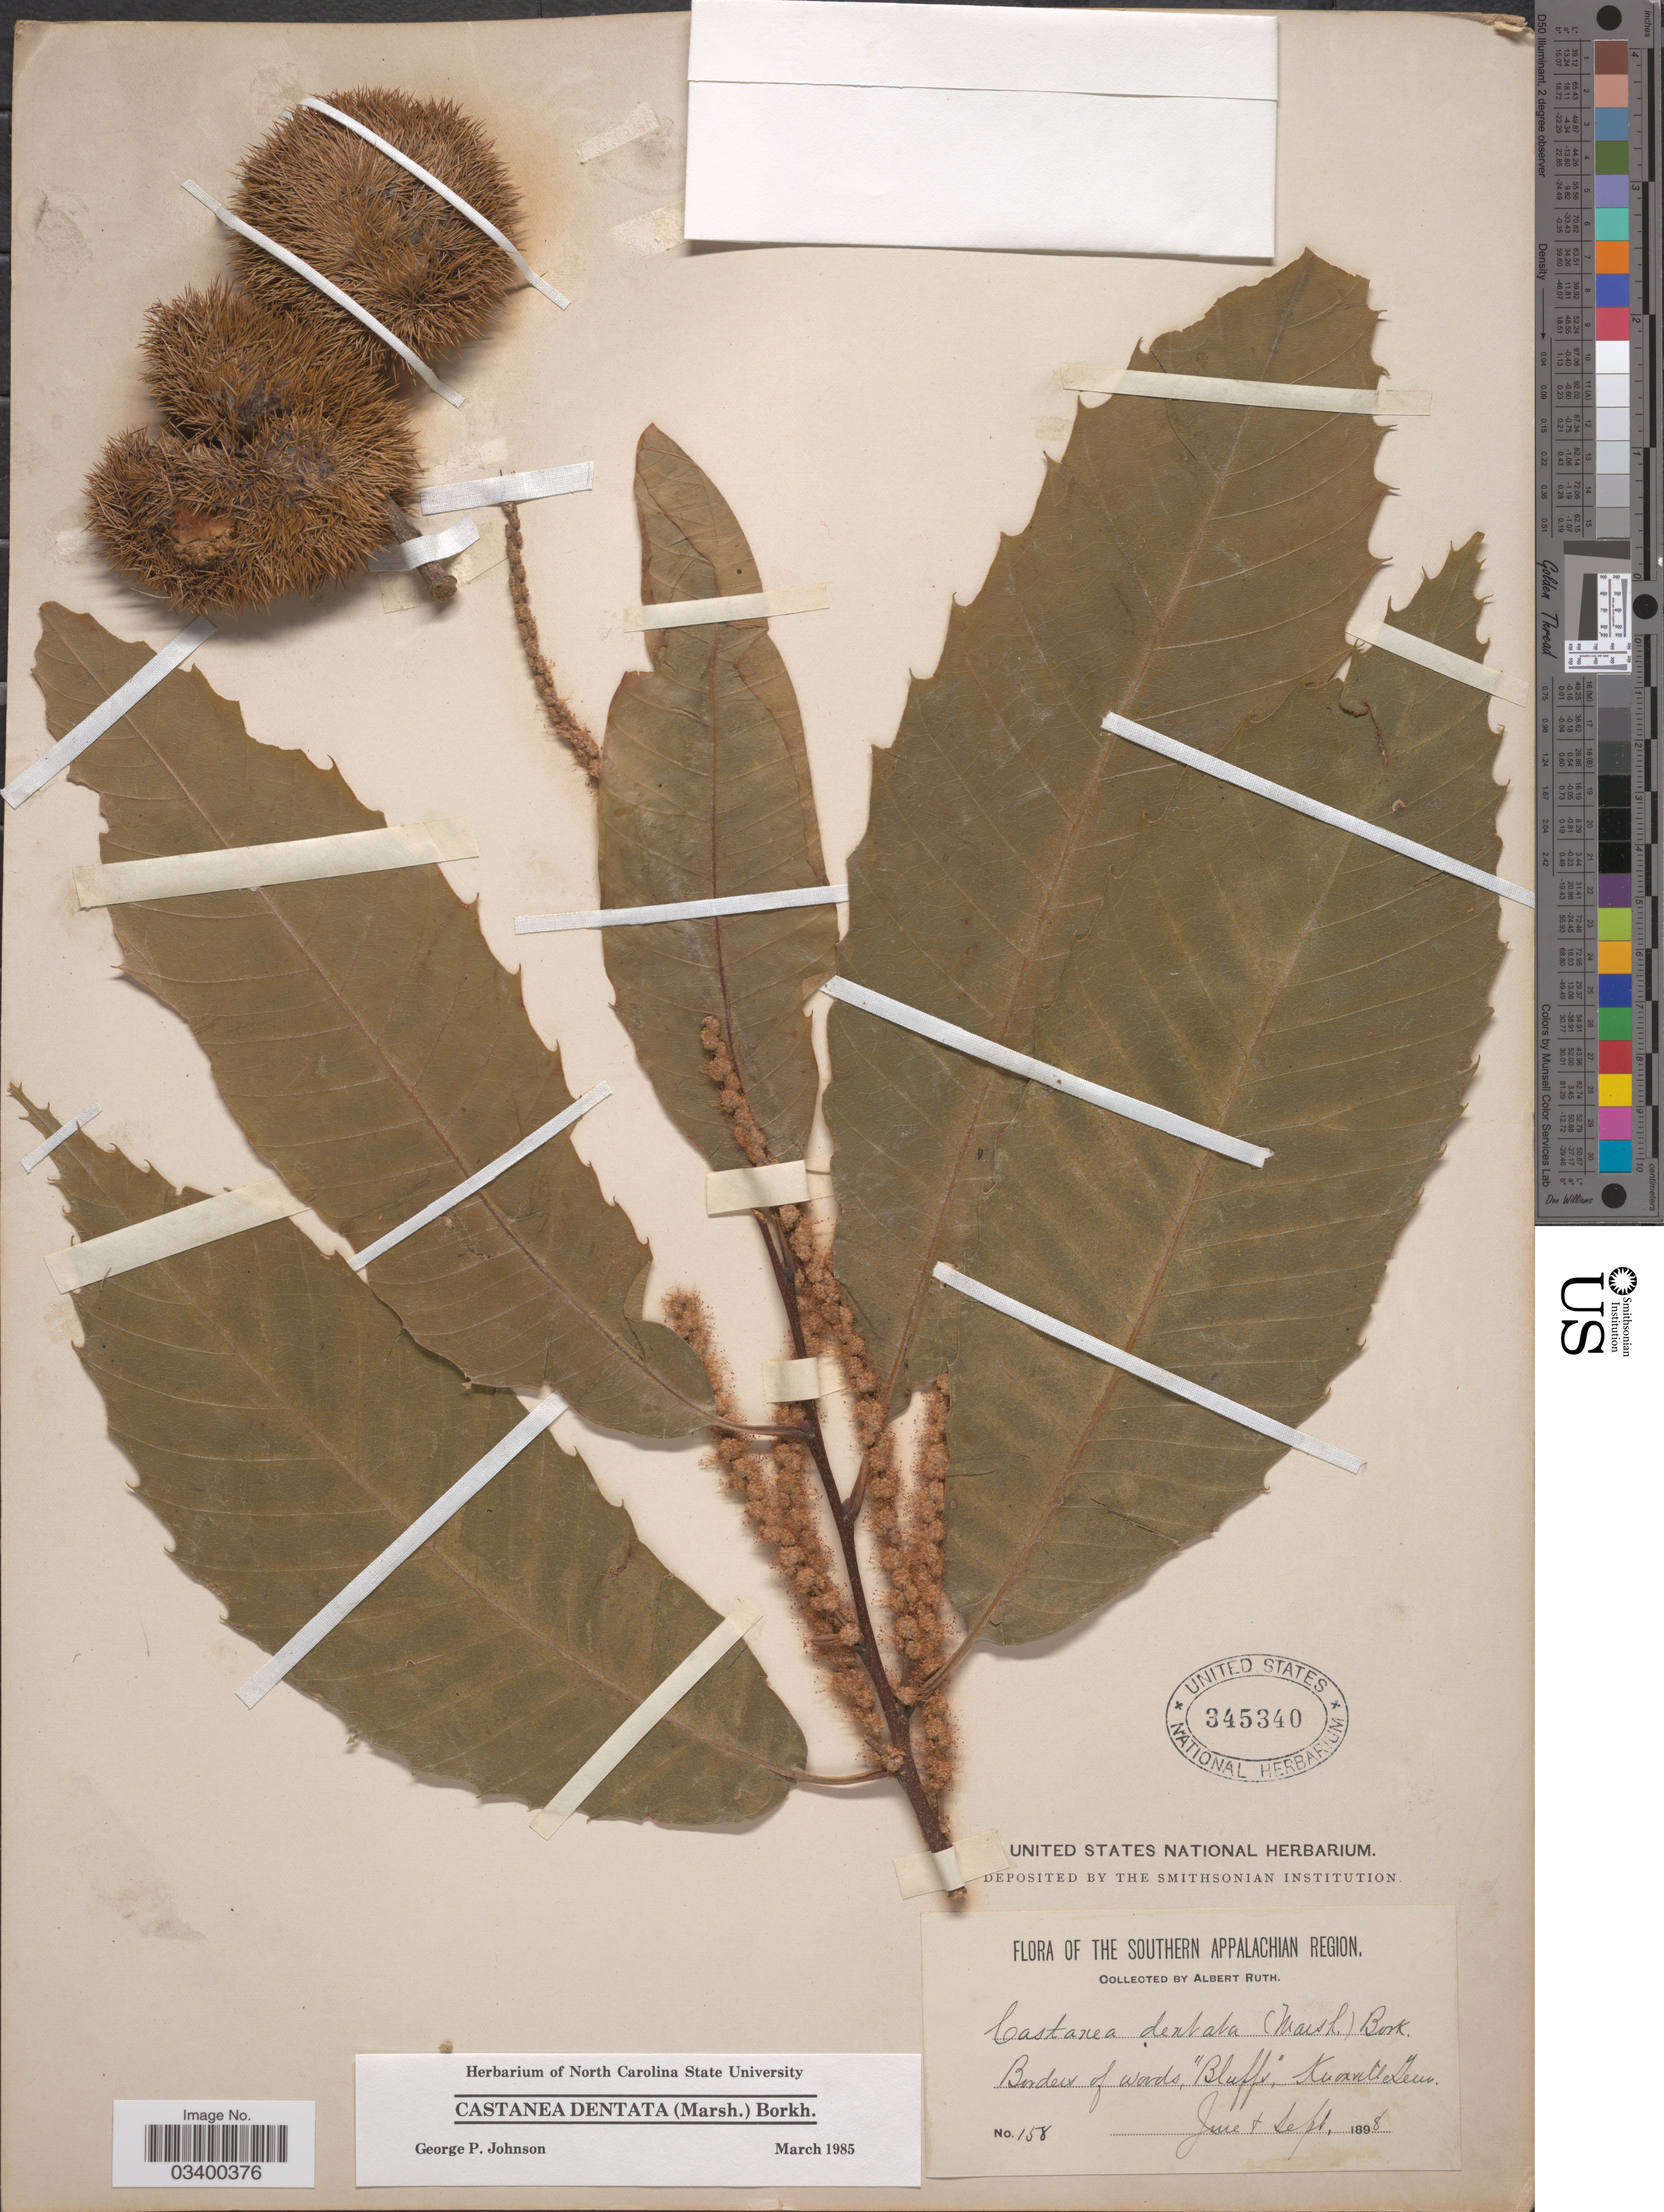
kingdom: Plantae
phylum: Tracheophyta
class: Magnoliopsida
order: Fagales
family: Fagaceae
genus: Castanea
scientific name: Castanea dentata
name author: (Marshall) Borkh.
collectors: A. Ruth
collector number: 158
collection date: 1898-06/1898-09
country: United States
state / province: Tennessee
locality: The Southern Appalachian Region. Border of woods, "Bluffs", Knoxville.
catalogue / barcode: US 345340